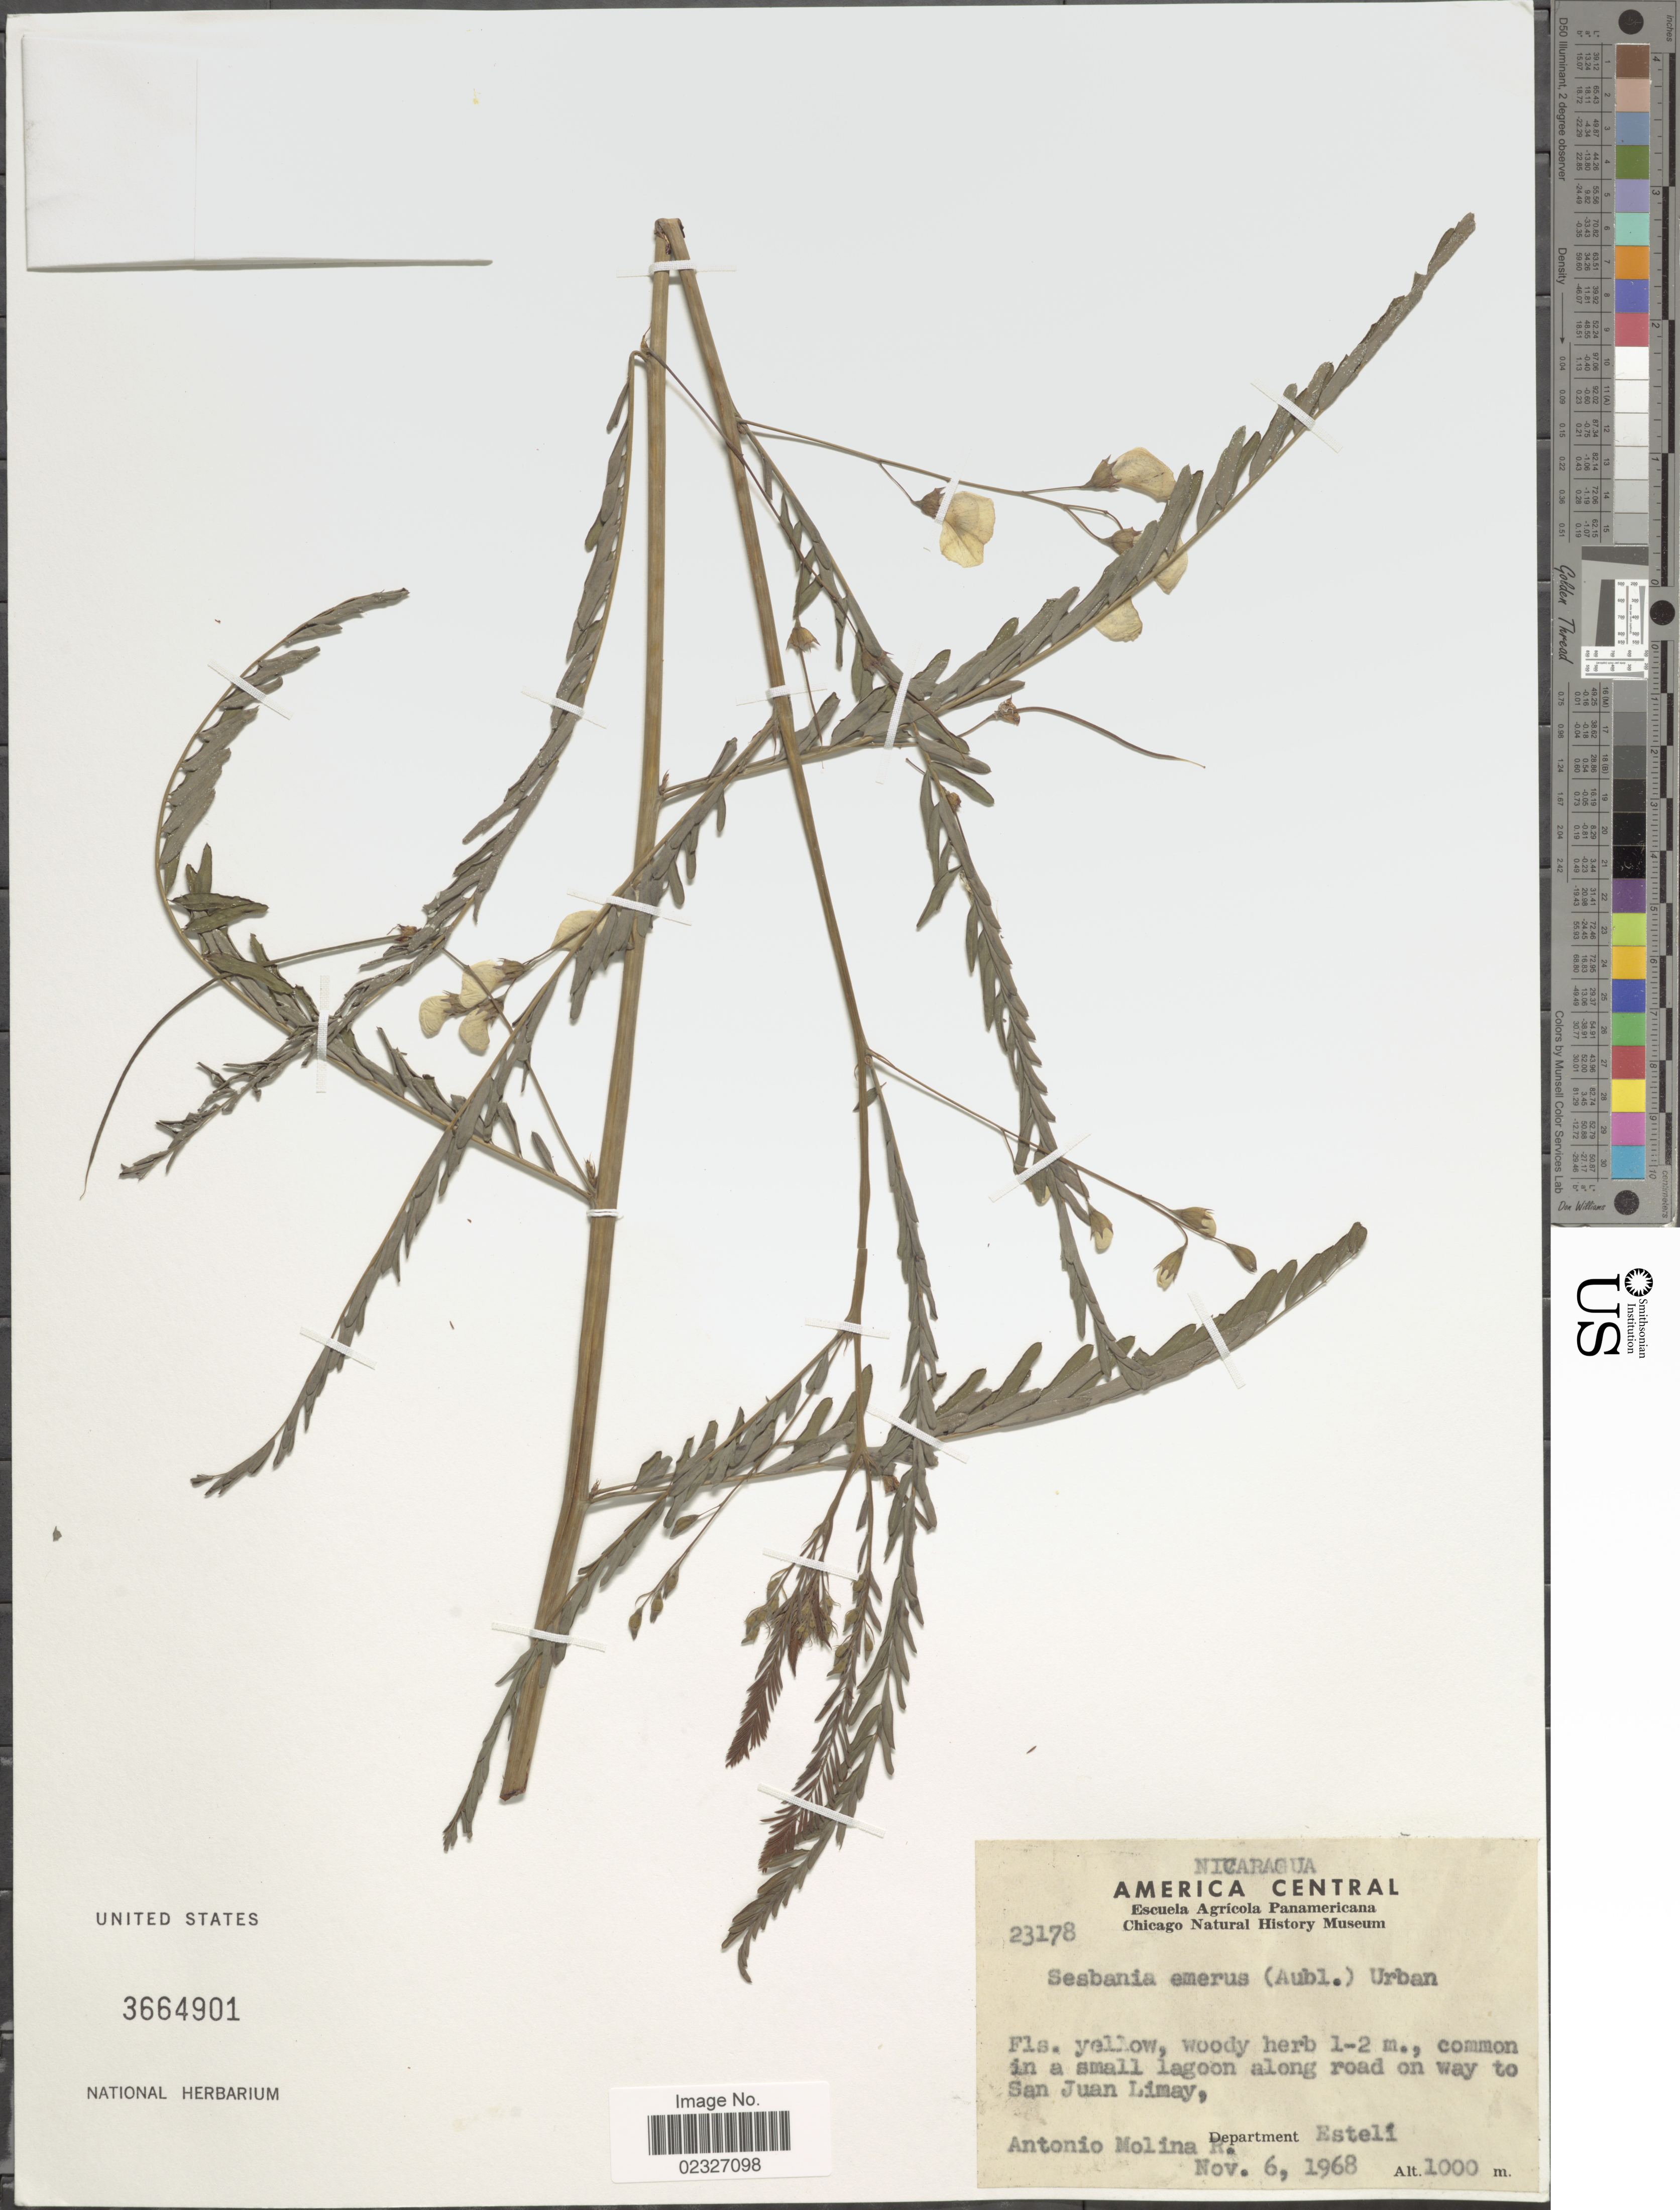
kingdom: Plantae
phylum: Tracheophyta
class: Magnoliopsida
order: Fabales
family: Fabaceae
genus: Sesbania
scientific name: Sesbania emerus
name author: (Aubl.) Urb.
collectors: A. Molina R.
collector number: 23178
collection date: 1968-11-06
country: Nicaragua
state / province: Esteli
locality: Common in a small lagoon along road on way to San Juan Limay, Department Estelí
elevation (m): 1000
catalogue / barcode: US 3664901